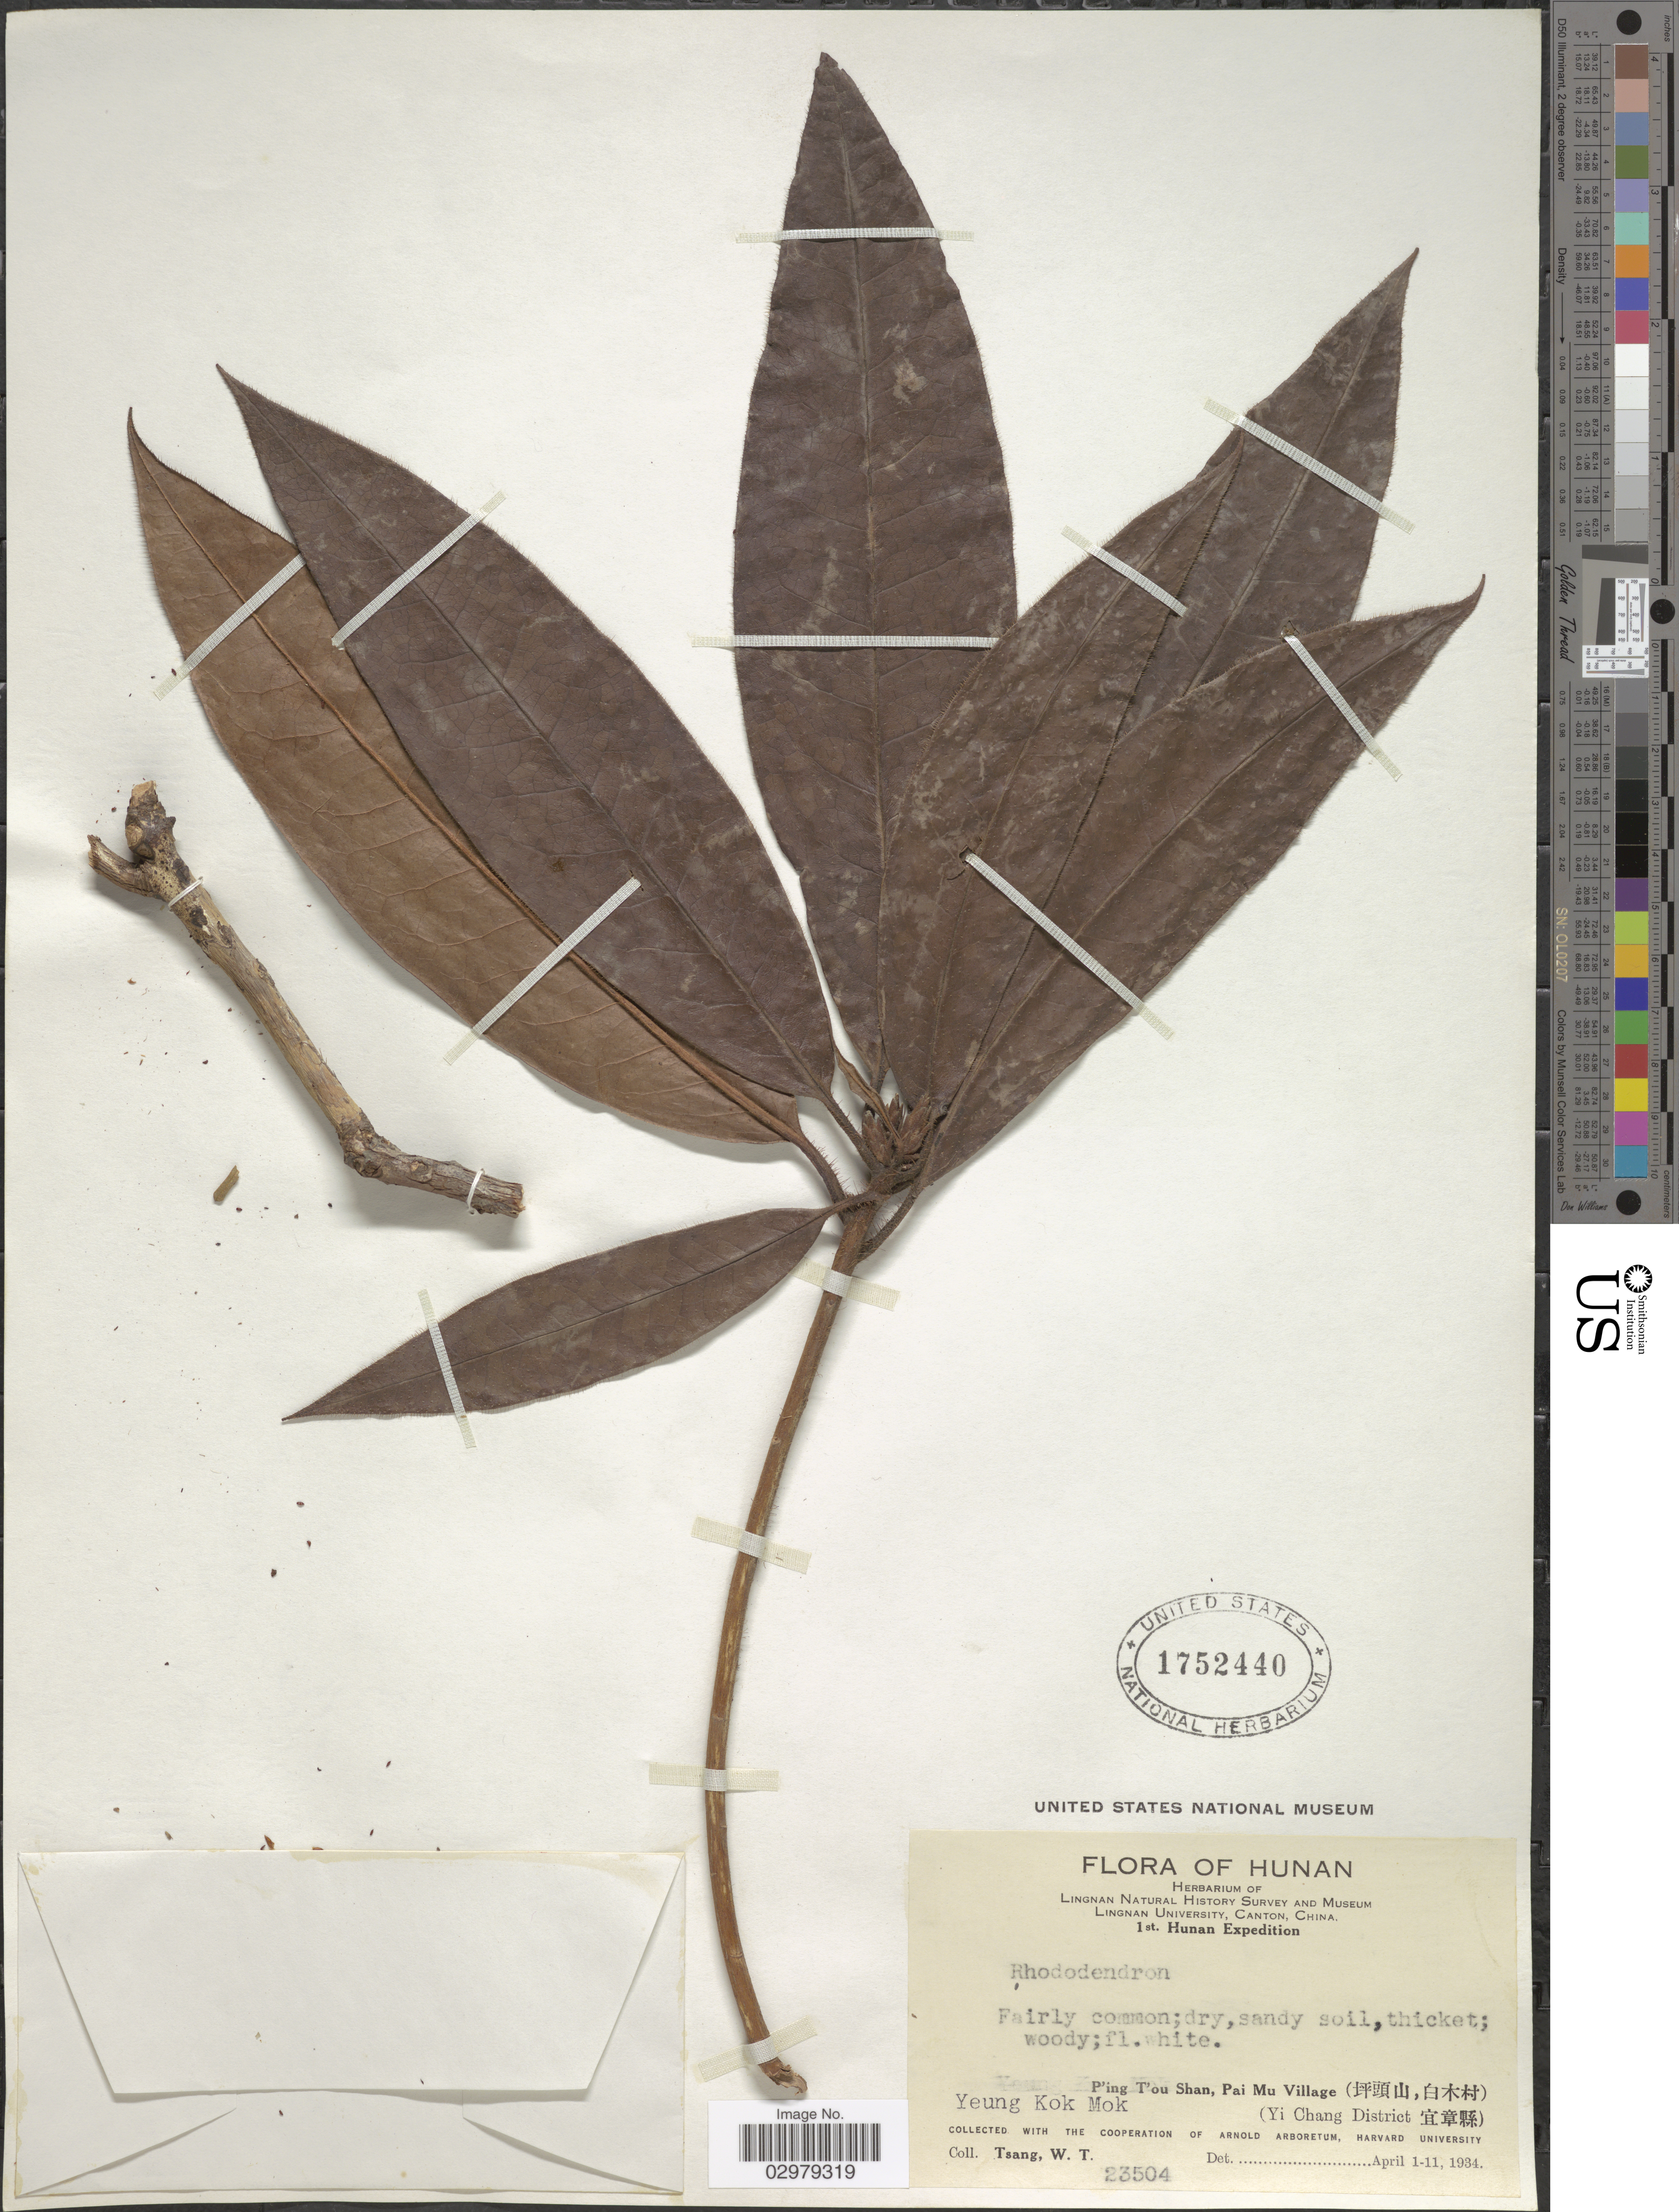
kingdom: Plantae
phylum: Tracheophyta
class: Magnoliopsida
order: Ericales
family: Ericaceae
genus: Rhododendron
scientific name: Rhododendron sp.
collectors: W. T. Tsang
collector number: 23504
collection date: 1934-04-01/1934-04-11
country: China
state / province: Hunan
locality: P'ing T'ou Shan, Pai Mu Village. Yeung Kok Mok. (Yi Chang District).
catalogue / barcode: US 1752440